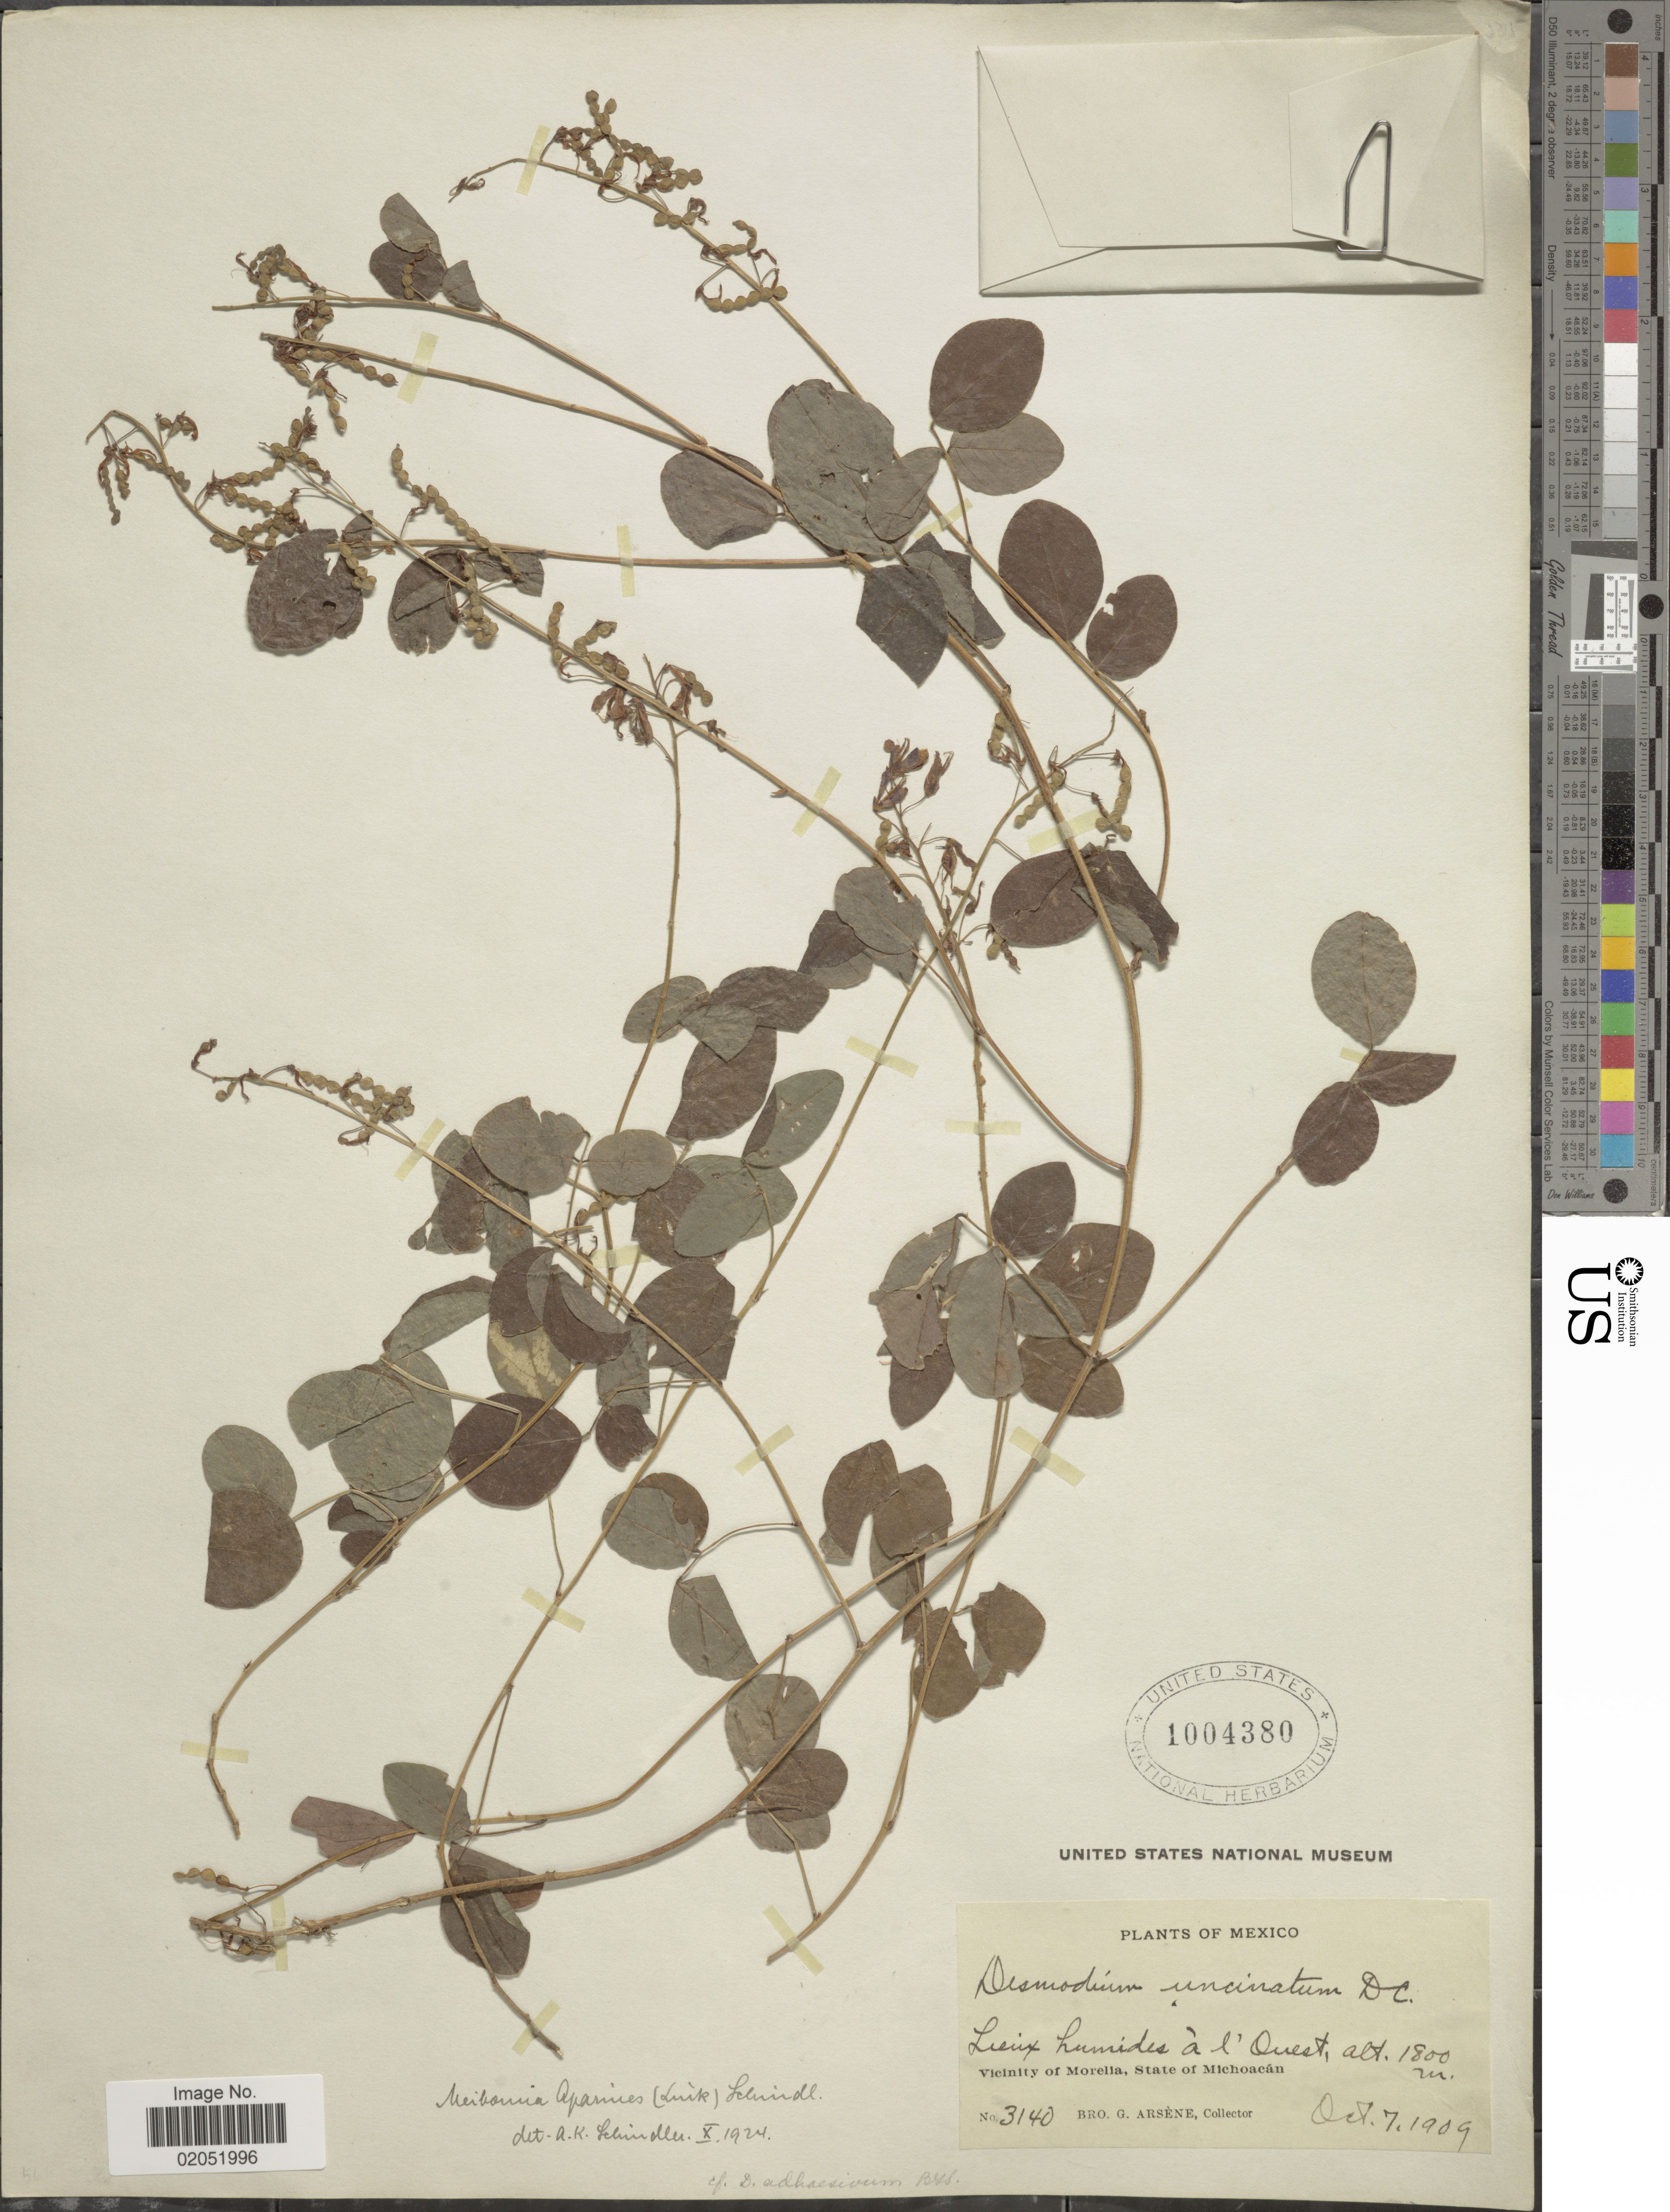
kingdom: Plantae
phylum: Tracheophyta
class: Magnoliopsida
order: Fabales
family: Fabaceae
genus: Desmodium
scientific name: Desmodium adhaesivum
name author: Schltdl.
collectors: Bro. G. Arsène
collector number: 3140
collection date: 1909-10-07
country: Mexico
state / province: Michoacán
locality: Lieux humides a l'Ouest. Vicinity of Morelia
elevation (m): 1800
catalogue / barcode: US 1004380